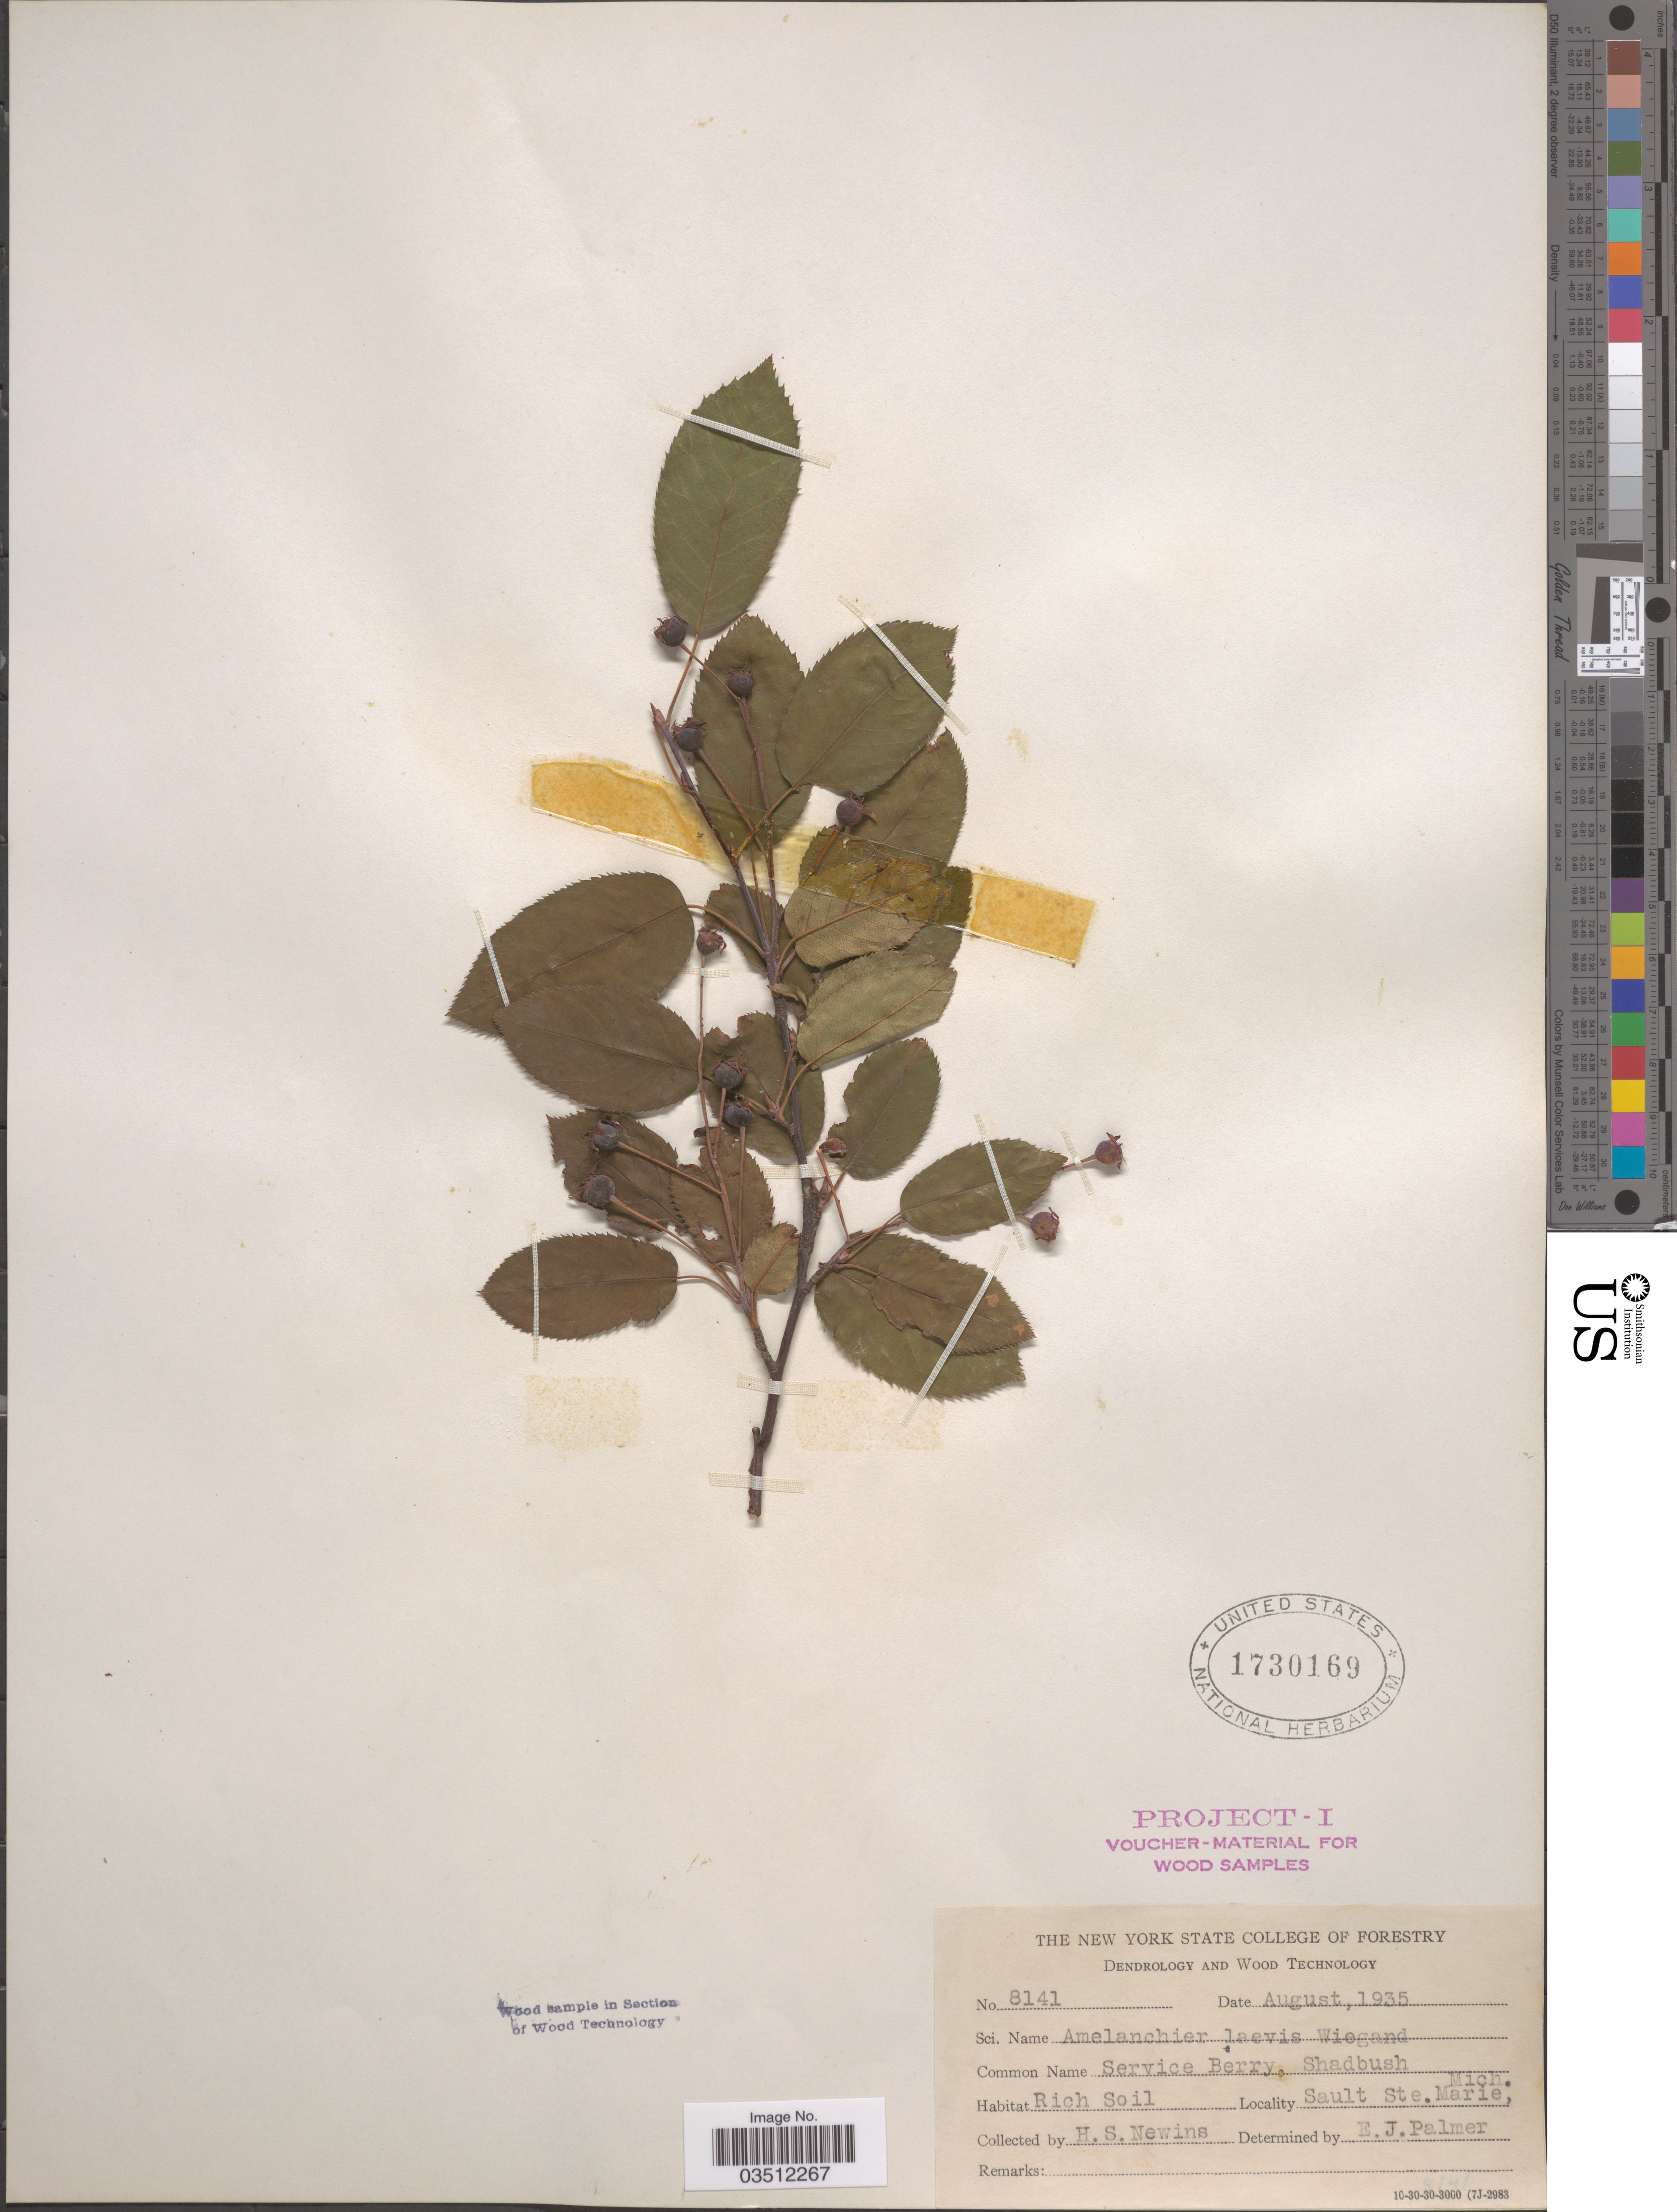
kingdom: Plantae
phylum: Tracheophyta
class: Magnoliopsida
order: Rosales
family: Rosaceae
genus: Amelanchier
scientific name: Amelanchier laevis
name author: Wiegand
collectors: H. Newins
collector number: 8141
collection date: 1935-08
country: United States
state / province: Michigan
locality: Sault Ste. Marie.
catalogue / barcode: US 1730169